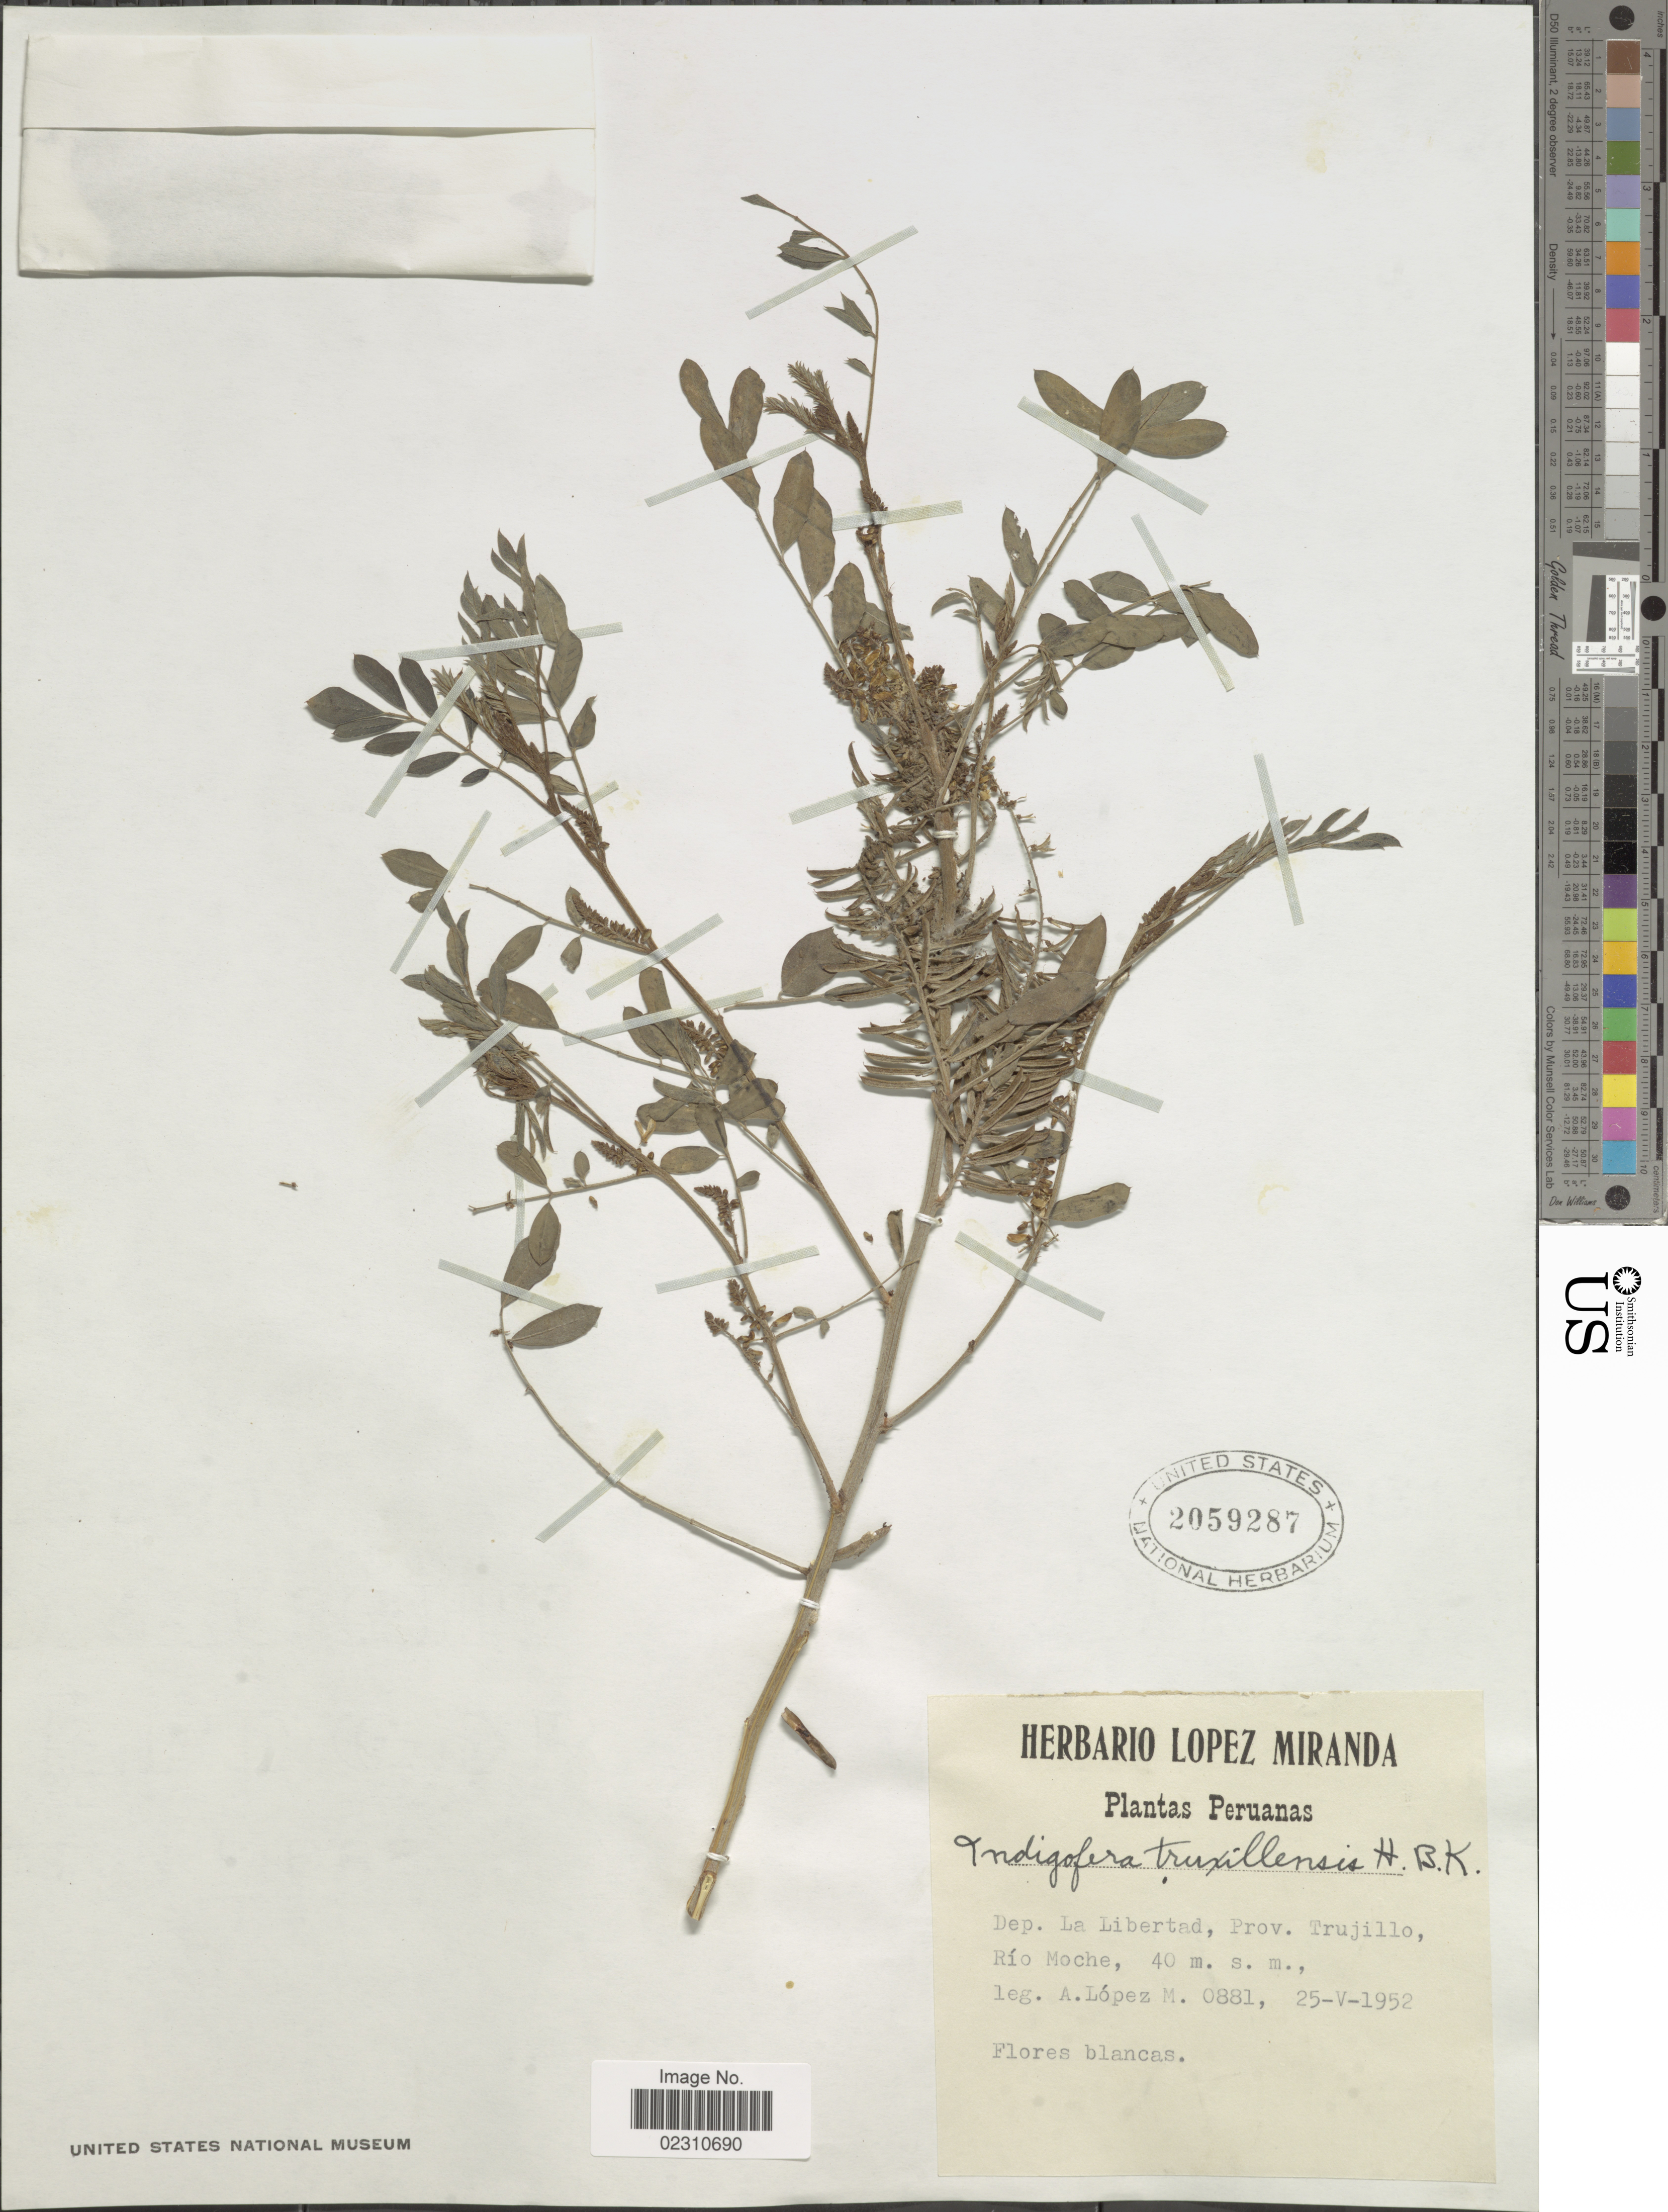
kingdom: Plantae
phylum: Tracheophyta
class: Magnoliopsida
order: Fabales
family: Fabaceae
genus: Indigofera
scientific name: Indigofera truxillensis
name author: Kunth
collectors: A. López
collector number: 0881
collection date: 1952-05-25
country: Peru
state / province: La Libertad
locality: Peruanes, Dep. la Libertad, Prov. Ryujillo, Rio Moche.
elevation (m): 40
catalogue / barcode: US 2059287